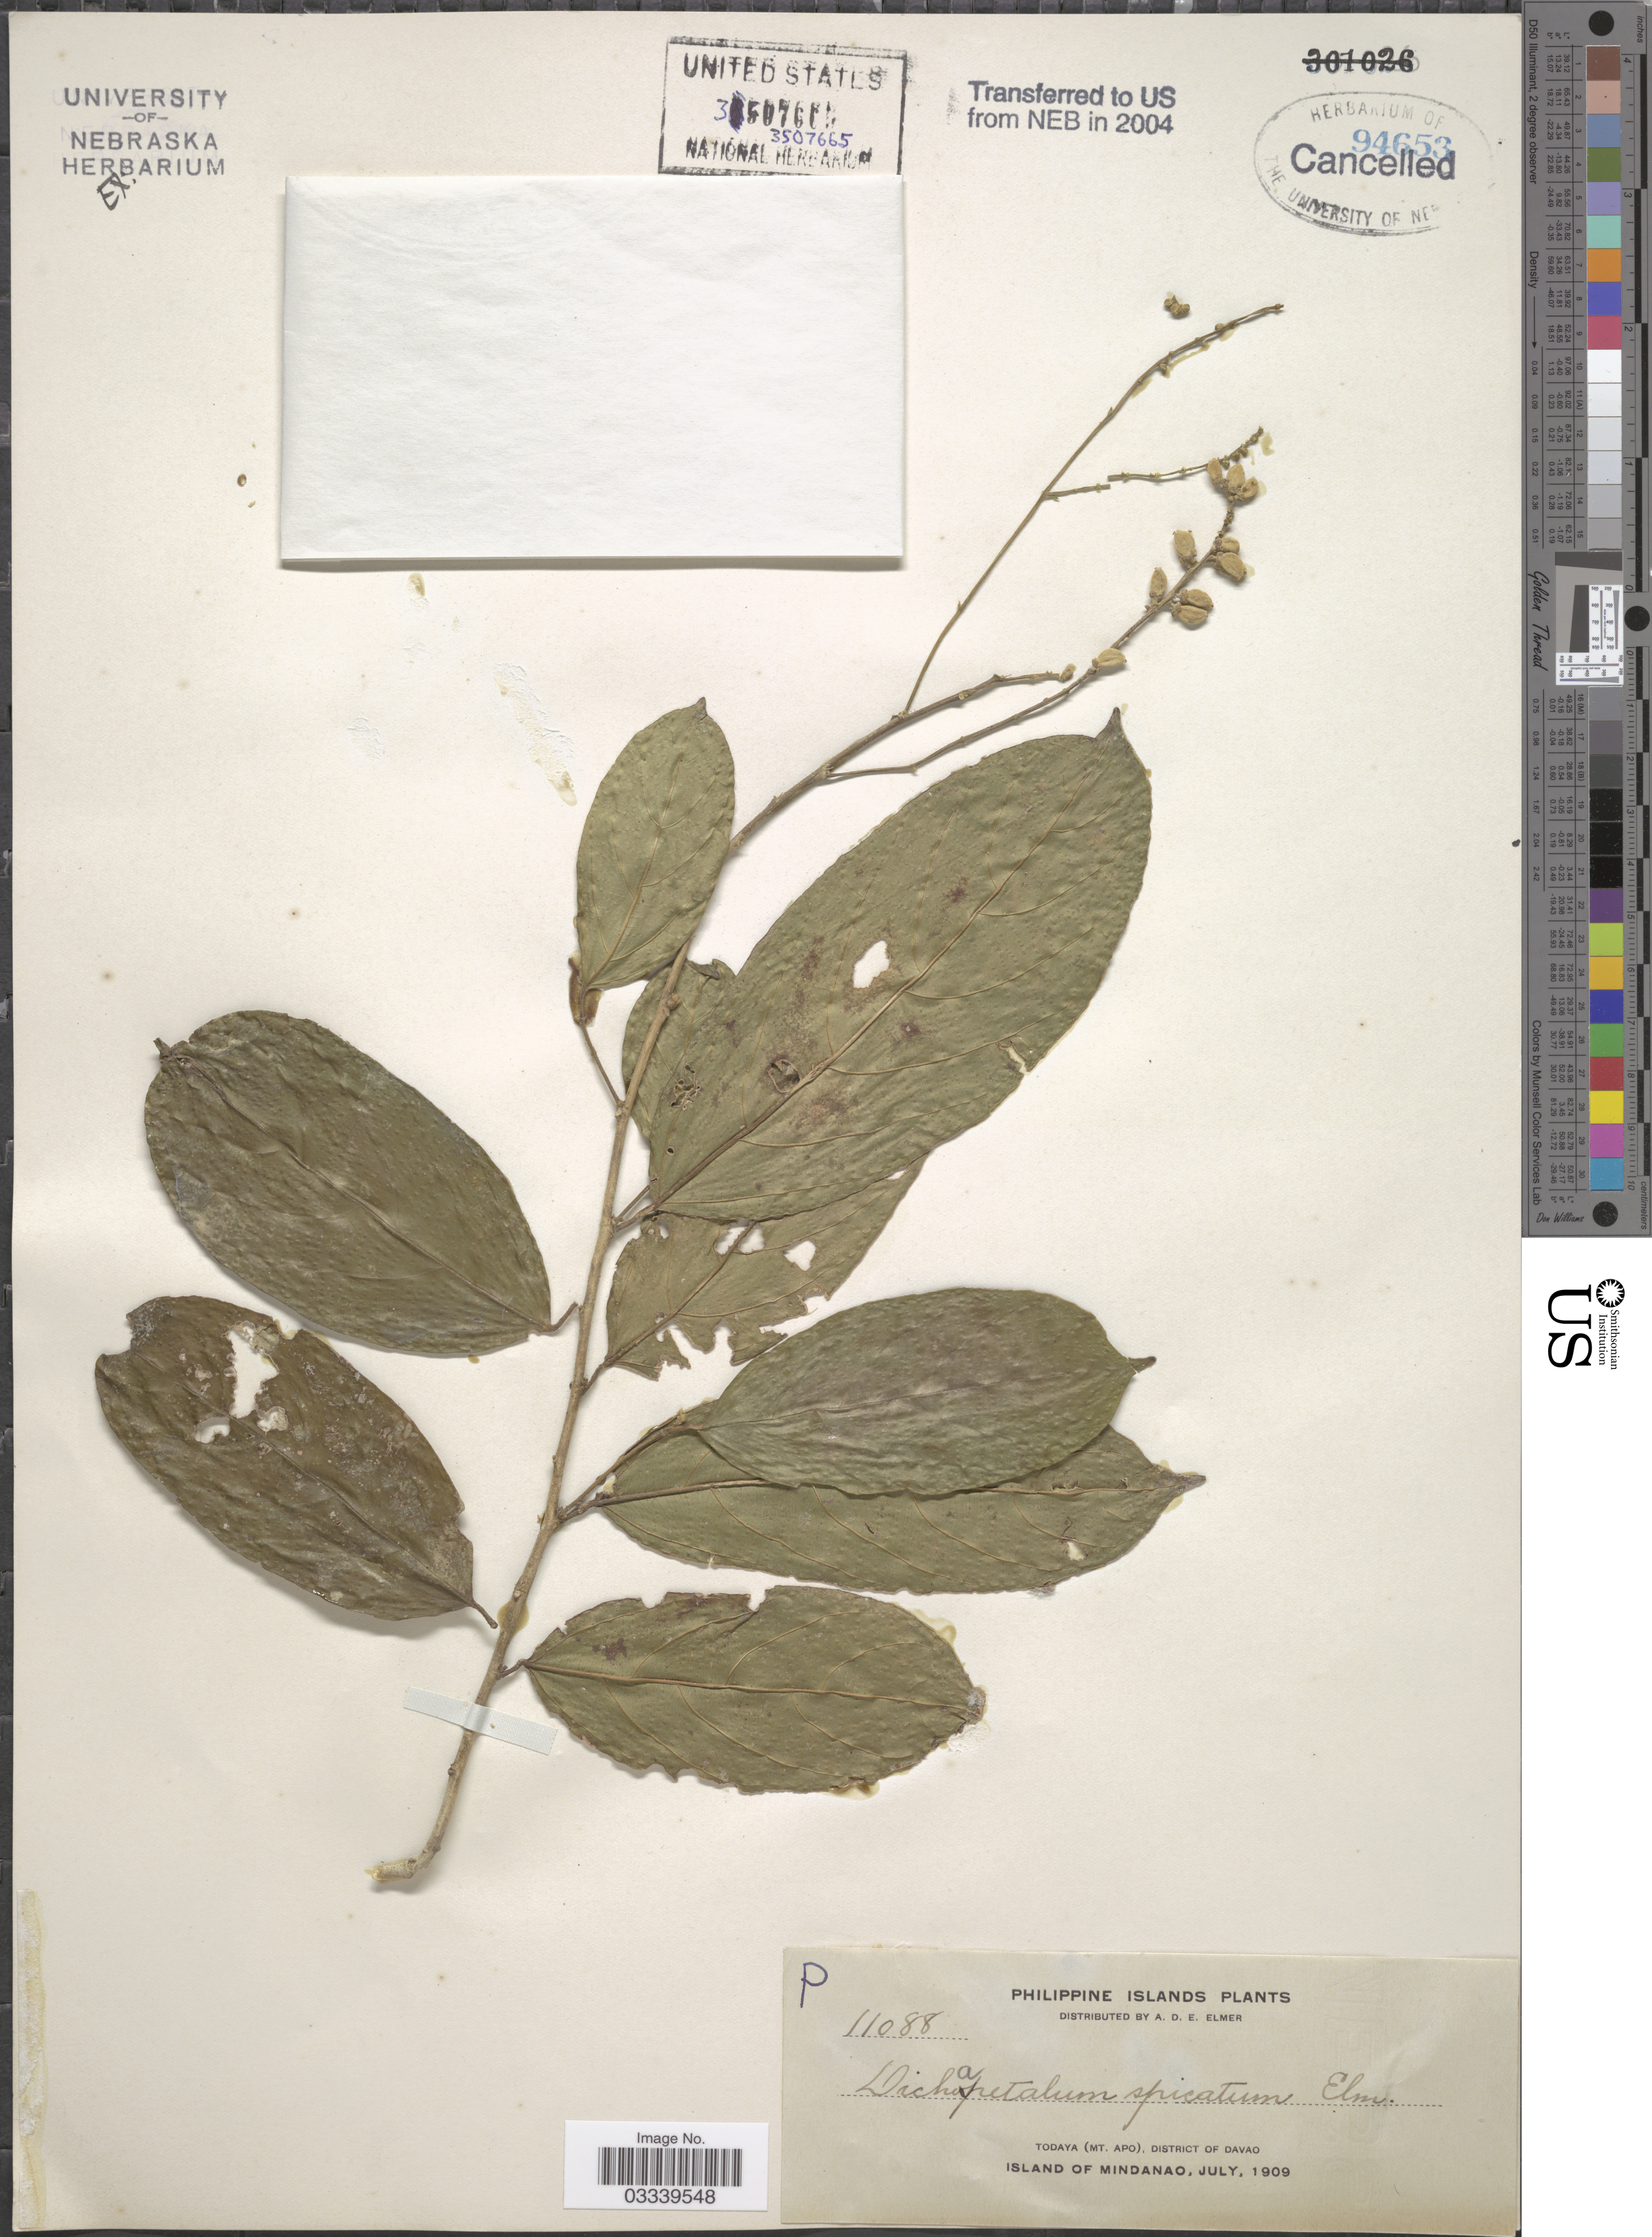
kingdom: Plantae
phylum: Tracheophyta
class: Magnoliopsida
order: Malpighiales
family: Dichapetalaceae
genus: Dichapetalum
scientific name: Dichapetalum sp.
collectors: A. D. E. Elmer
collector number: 11088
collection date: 1909-07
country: Philippines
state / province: Davao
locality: Philippine Islands. Todaya (Mt. Apo), District of Davao. Island of Mindanao.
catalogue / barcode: US 3507665